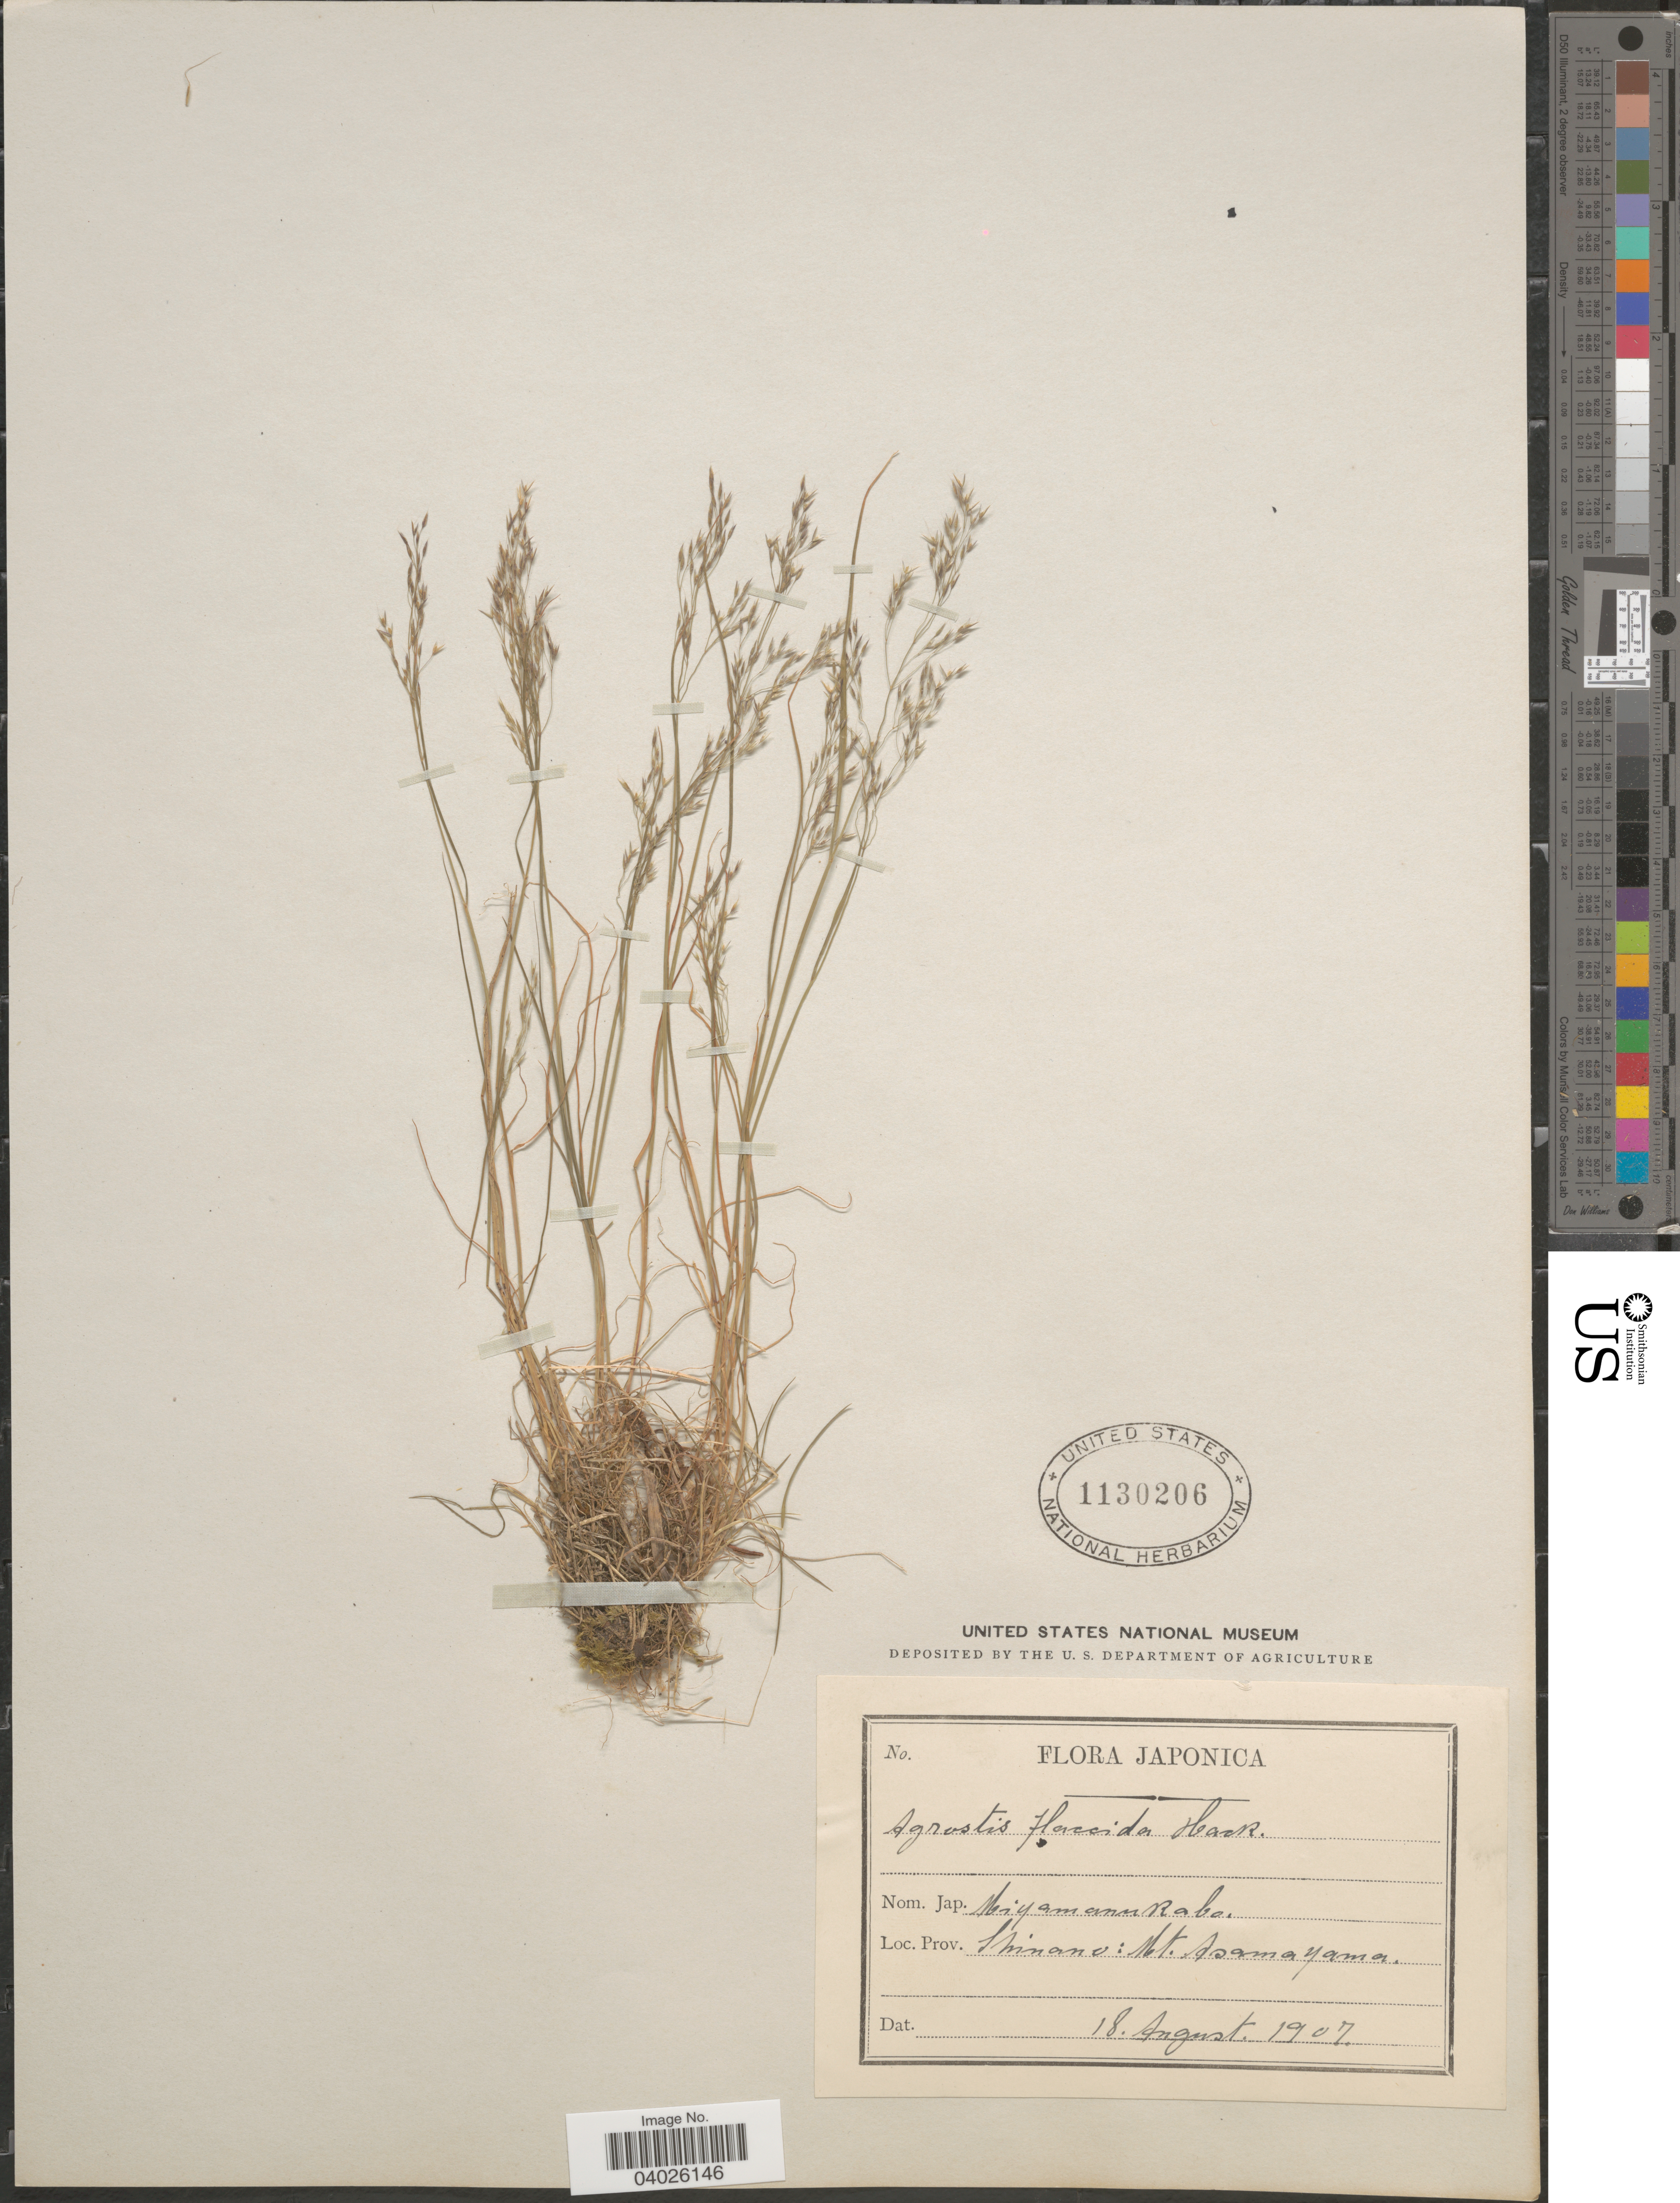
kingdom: Plantae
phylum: Tracheophyta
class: Liliopsida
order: Poales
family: Poaceae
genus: Agrostis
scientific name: Agrostis flaccida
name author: Hack.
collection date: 1907-08-18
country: Japan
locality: Prov. Shinano: Mt. Asamayama.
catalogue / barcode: US 1130206